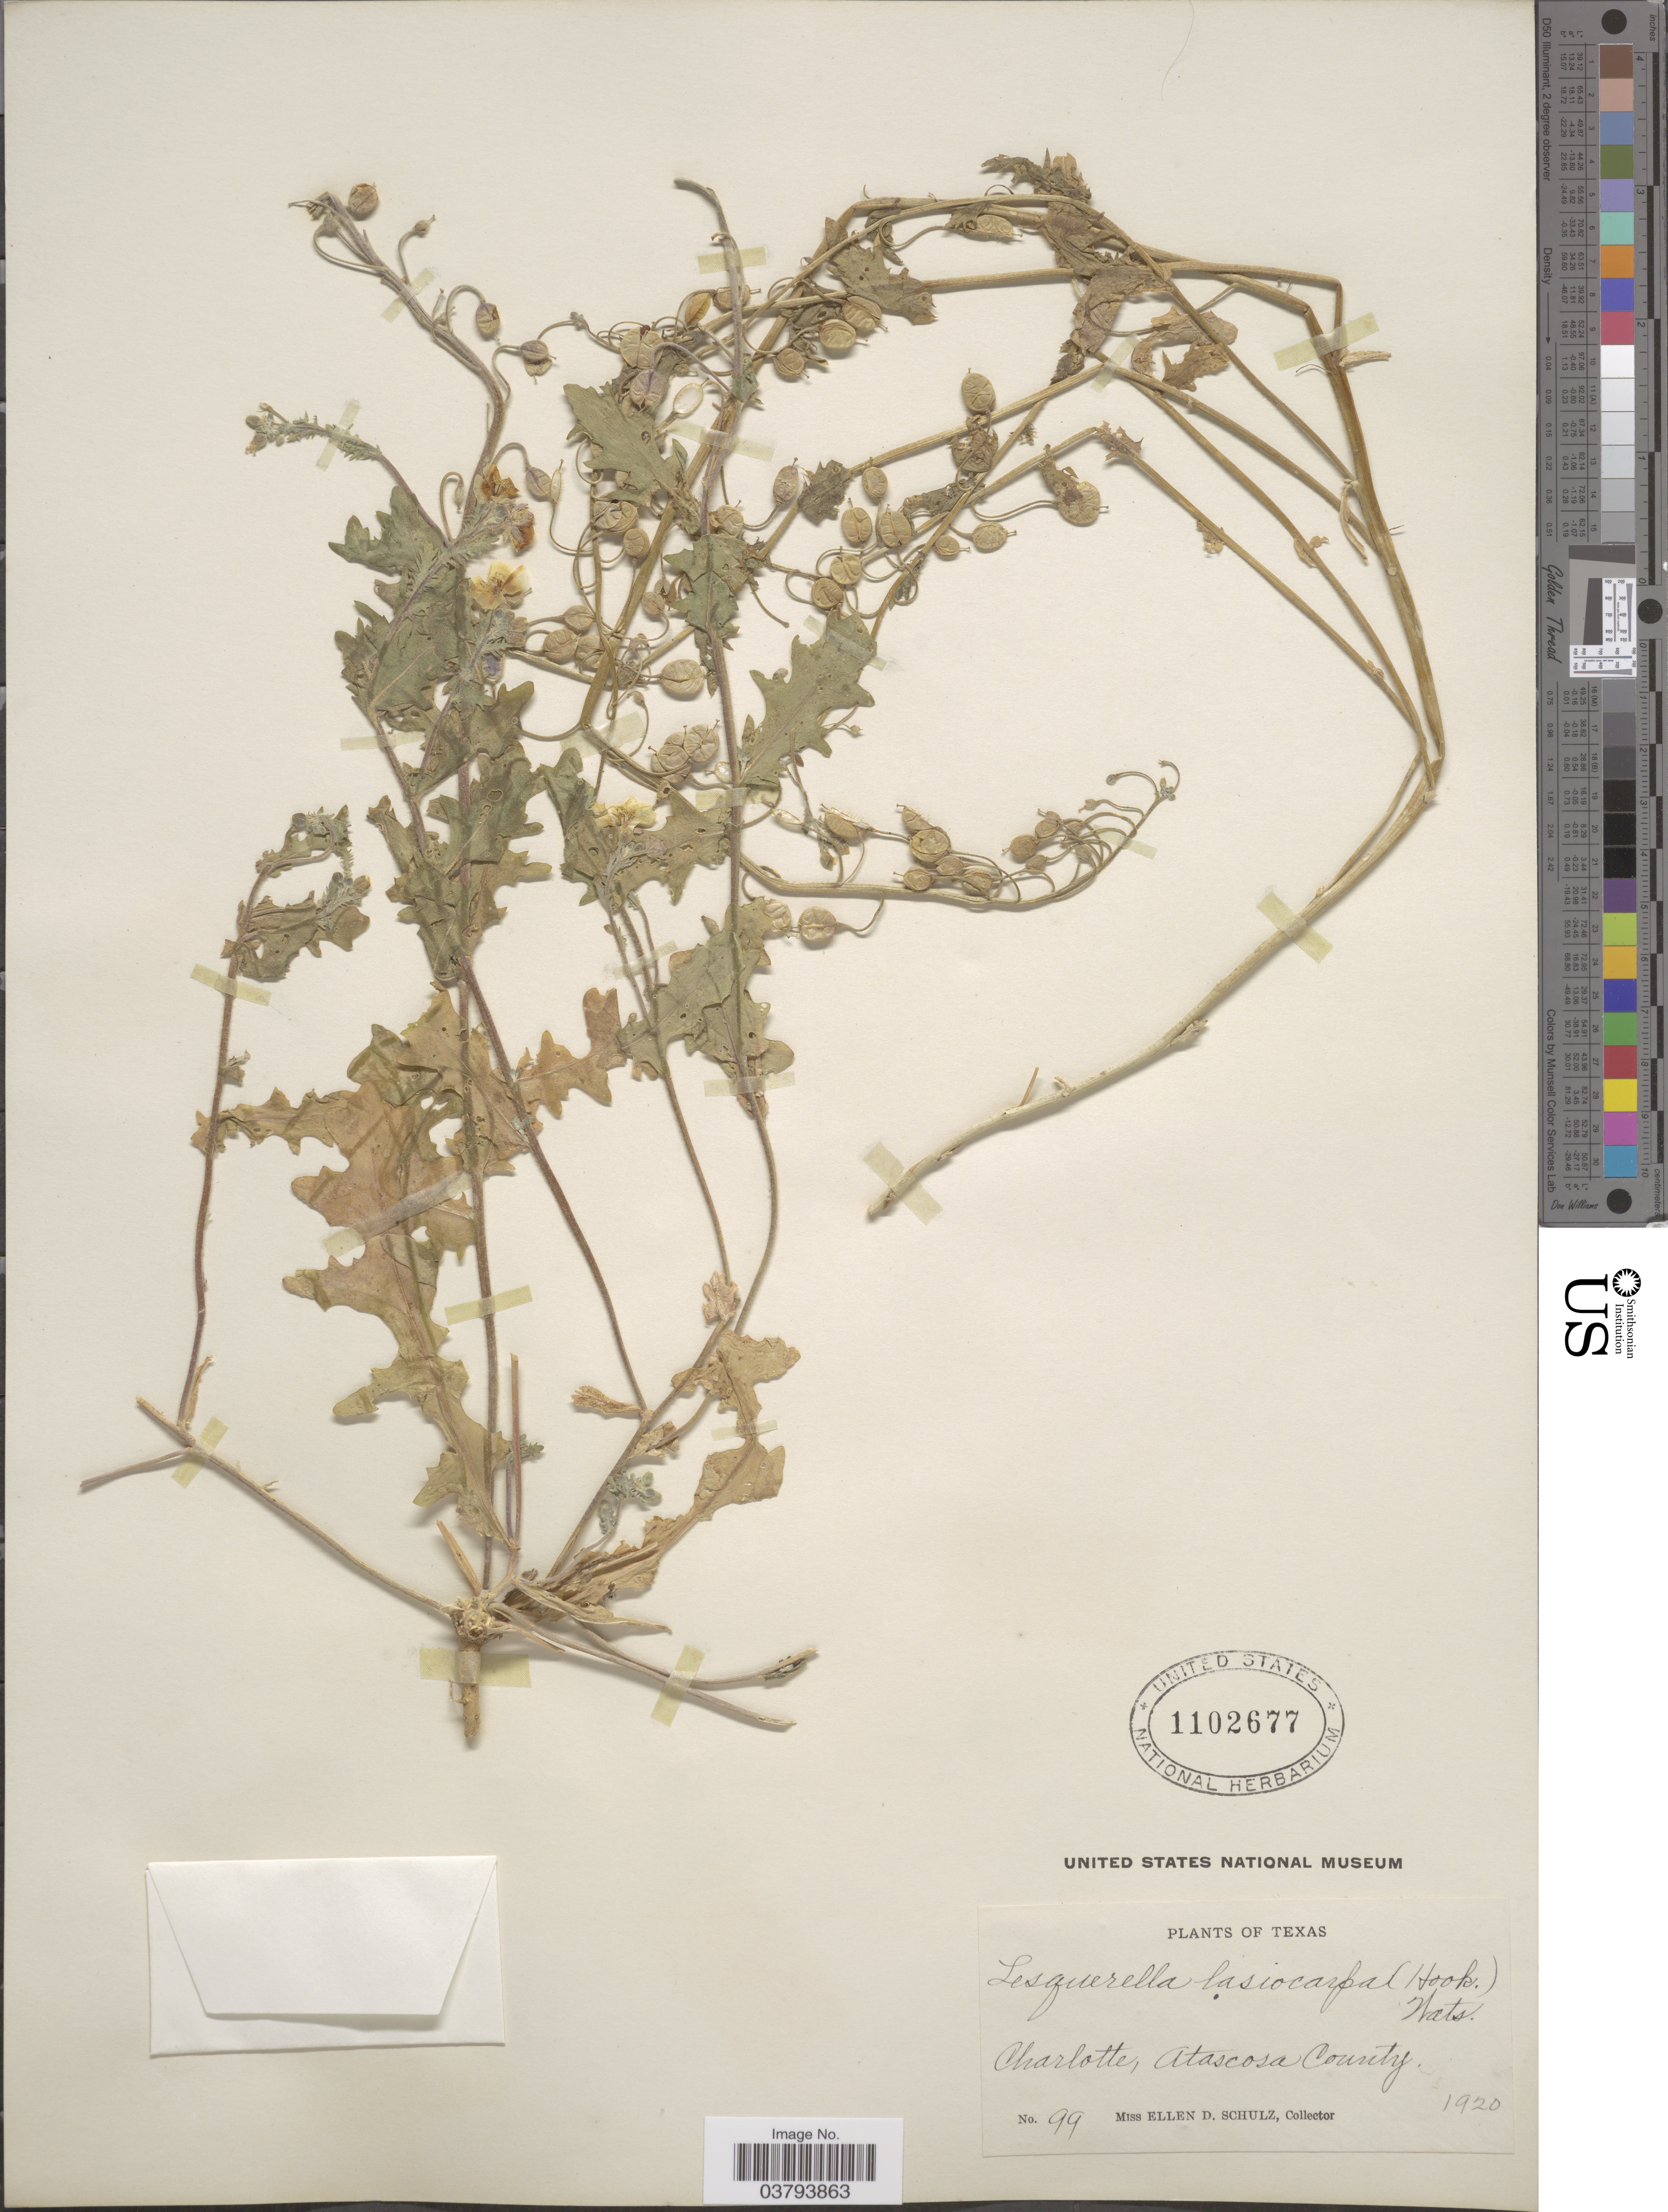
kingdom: Plantae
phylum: Tracheophyta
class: Magnoliopsida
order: Brassicales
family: Brassicaceae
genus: Lesquerella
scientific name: Lesquerella lasiocarpa subsp. lasiocarpa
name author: S. Watson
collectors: E. D. Schulz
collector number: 99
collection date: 1920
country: United States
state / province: Texas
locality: Charlotte, Atascosa County.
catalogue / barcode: US 1102677